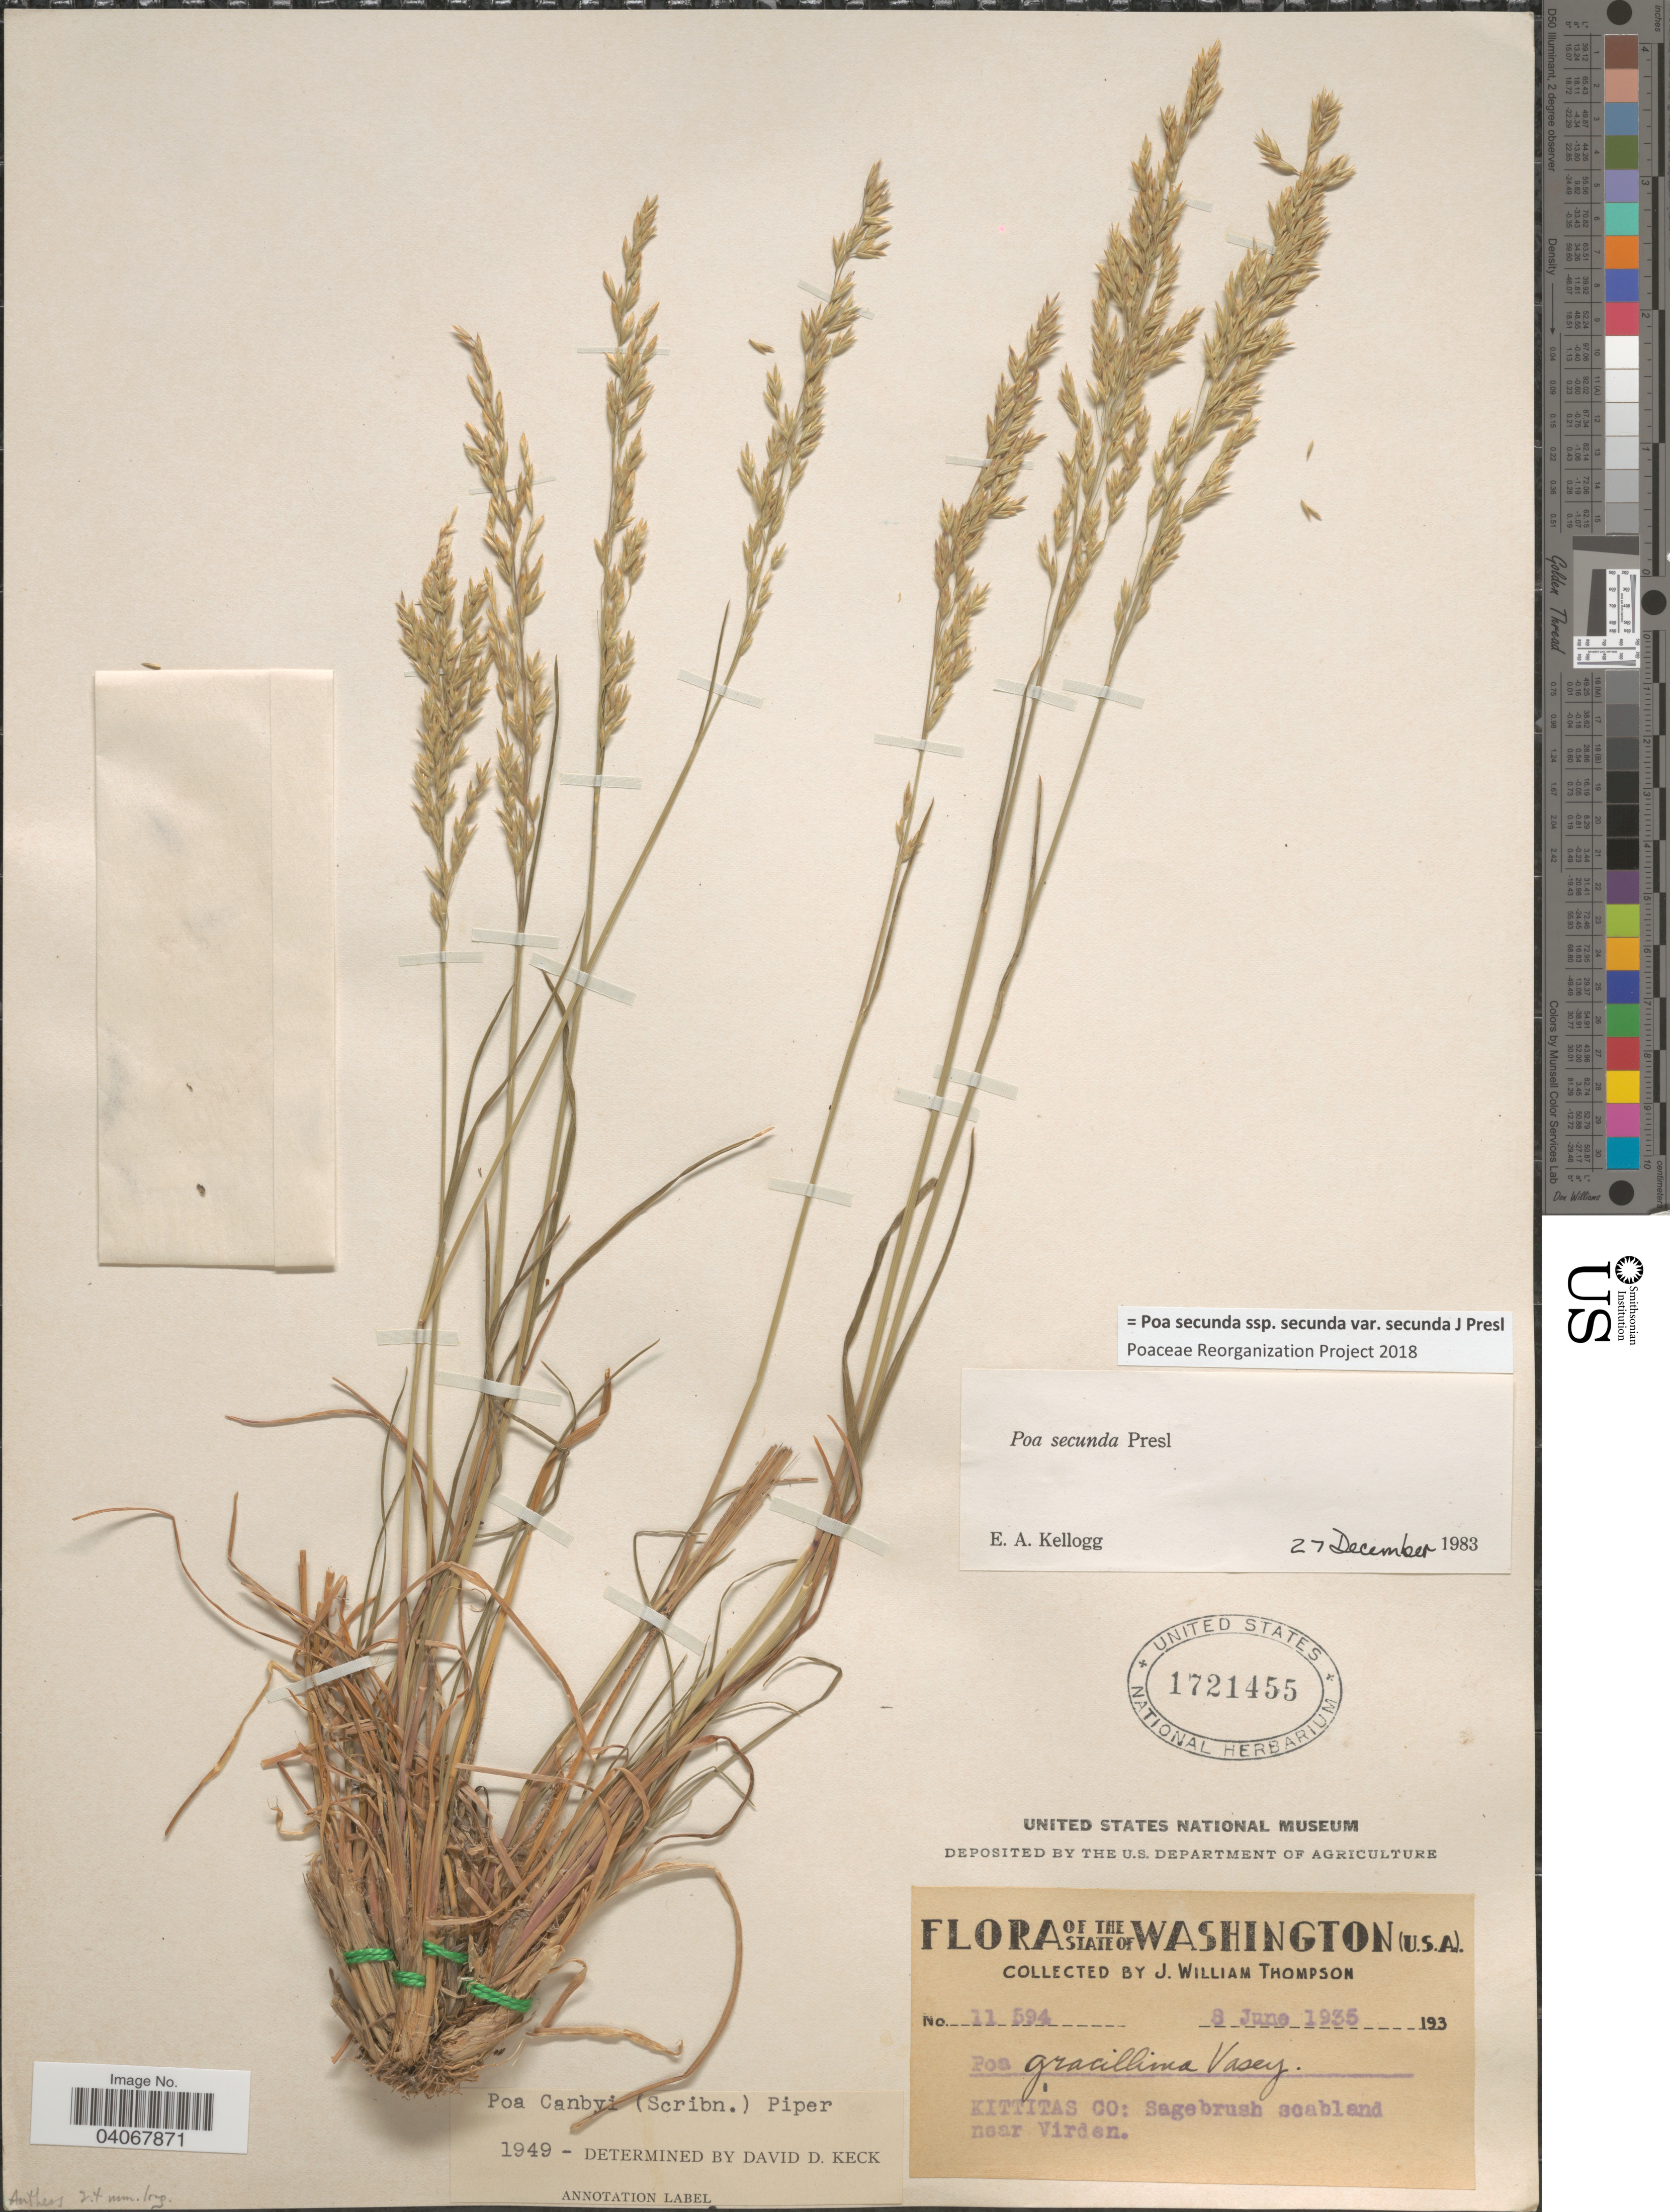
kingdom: Plantae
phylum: Tracheophyta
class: Liliopsida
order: Poales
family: Poaceae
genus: Poa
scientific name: Poa secunda subsp. secunda var. secunda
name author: J. Presl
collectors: J. W. Thompson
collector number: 11594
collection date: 1935-06-08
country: United States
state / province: Washington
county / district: Kittitas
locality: Kittitas Co: Sagebrush scabland near Virden.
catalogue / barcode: US 1721455